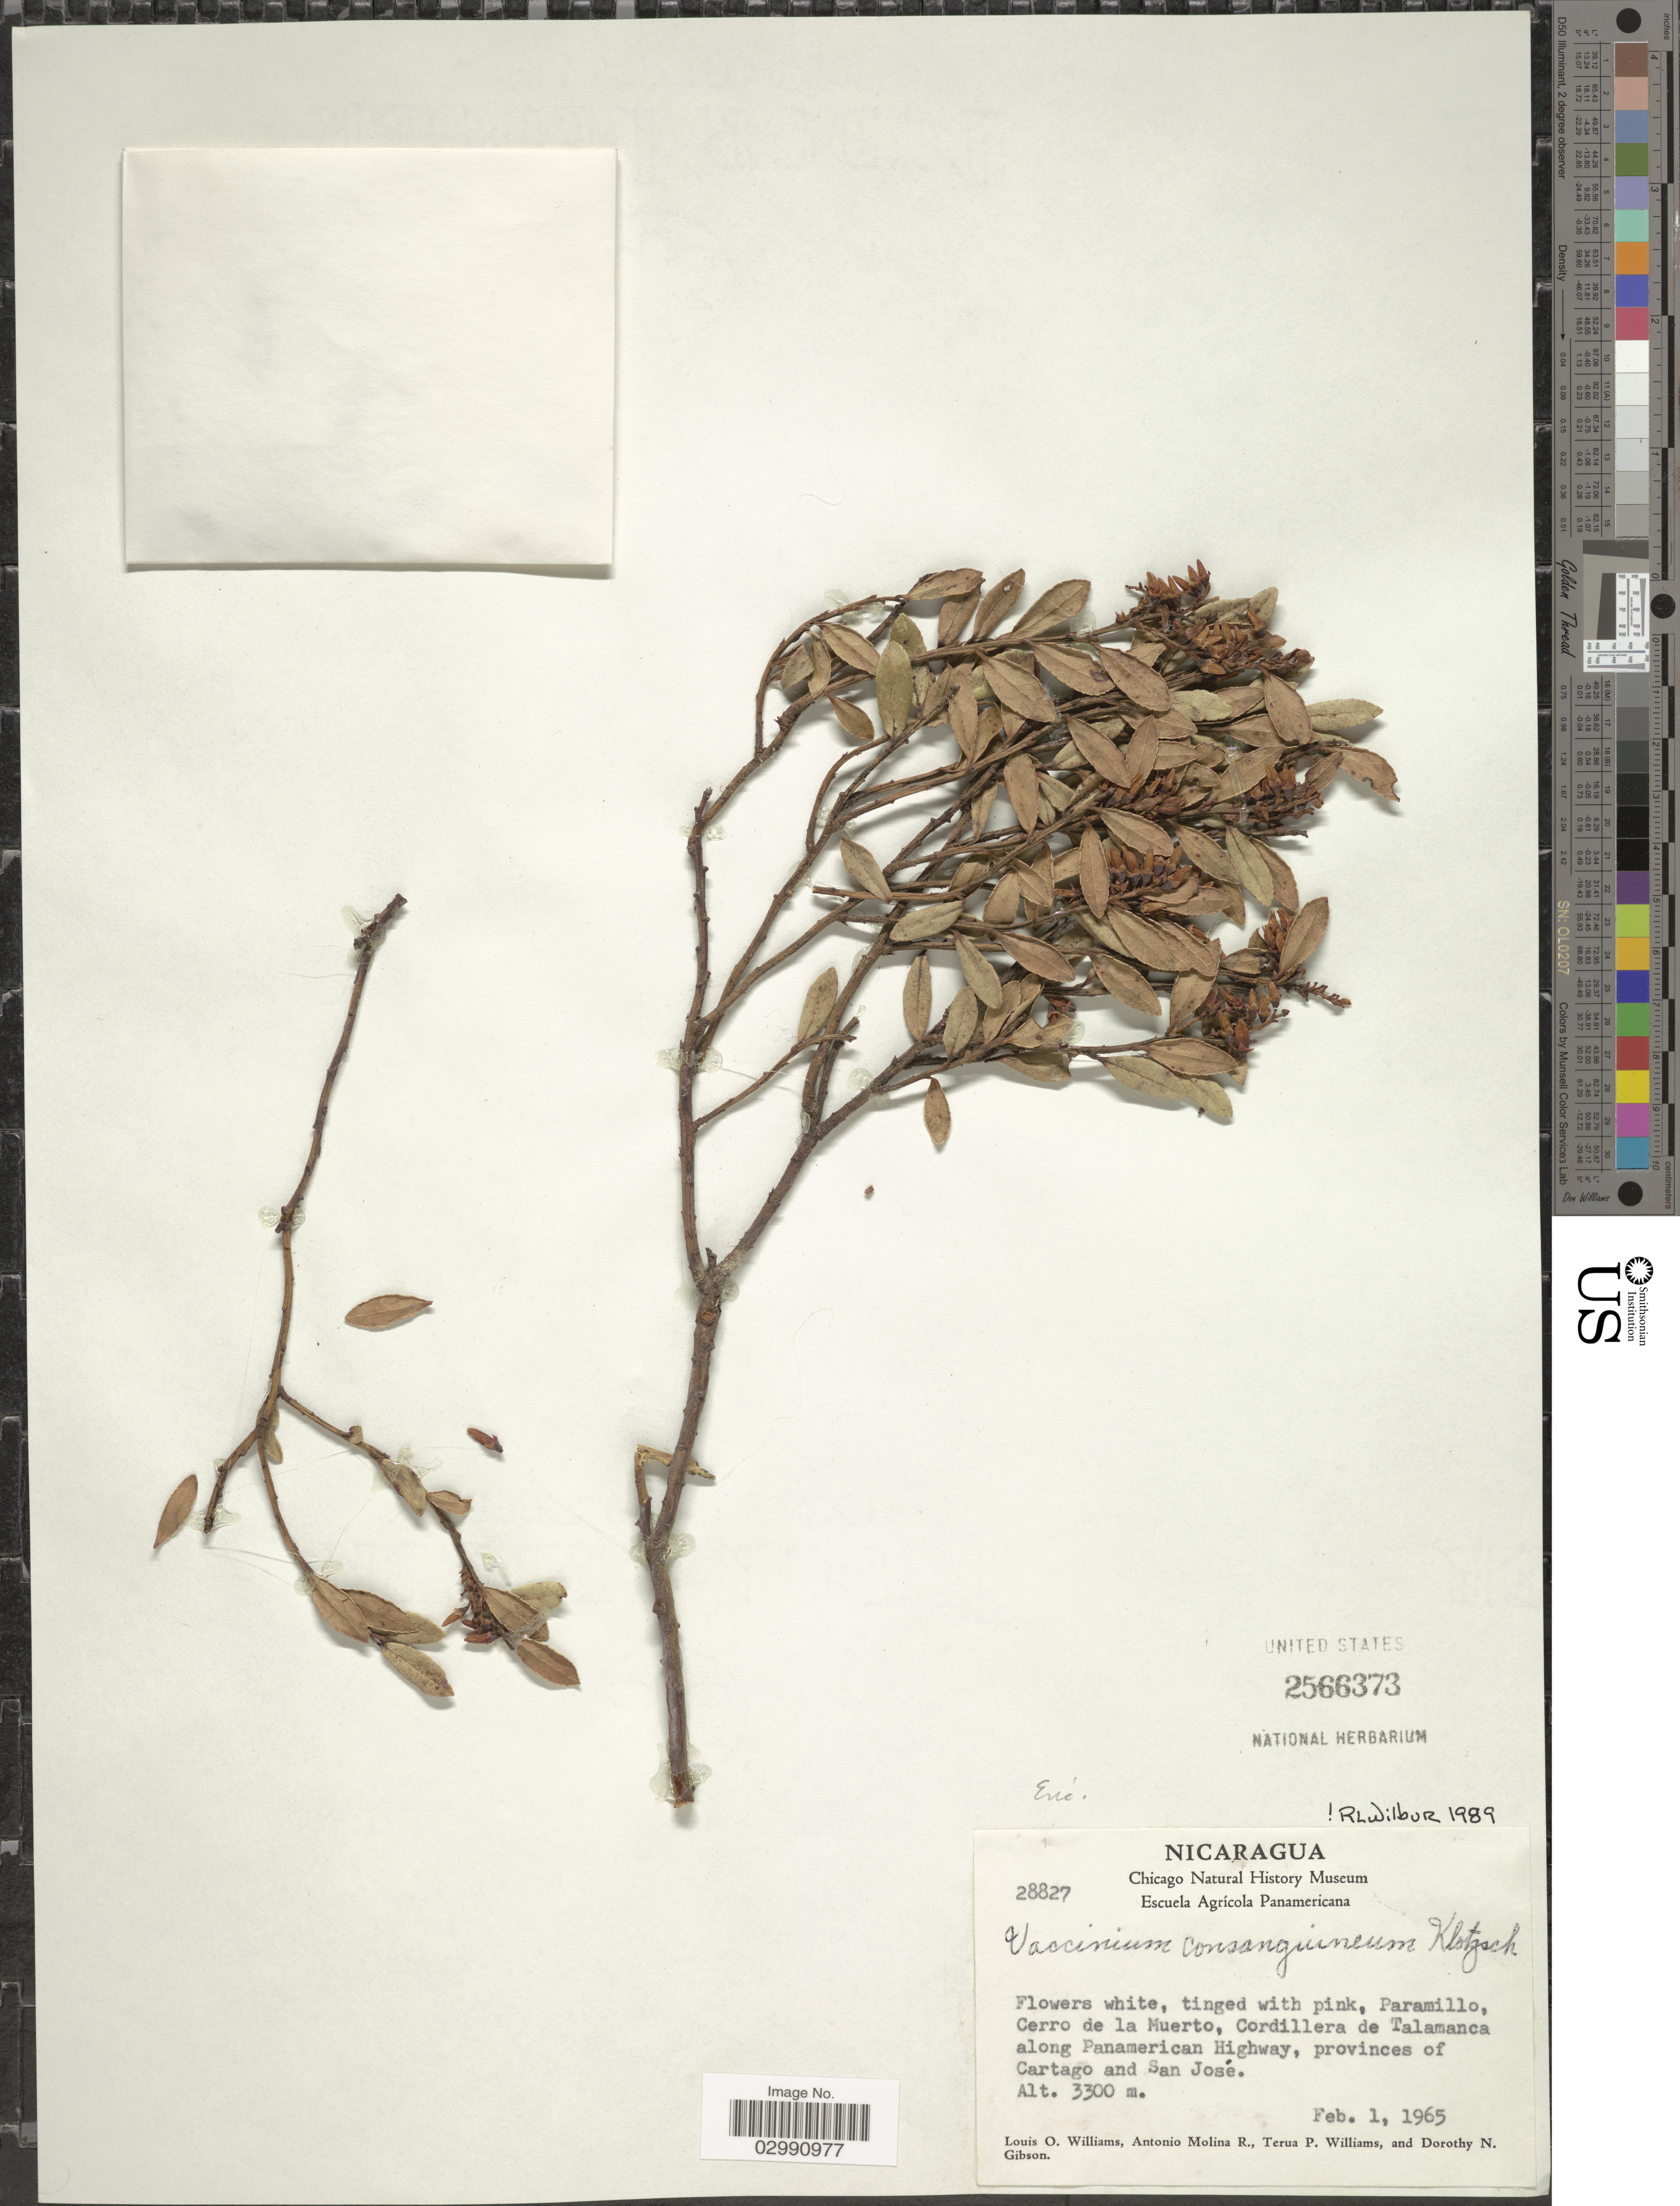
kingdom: Plantae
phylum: Tracheophyta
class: Magnoliopsida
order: Ericales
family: Ericaceae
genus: Vaccinium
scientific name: Vaccinium consanguineum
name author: Klotzsch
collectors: L. O. Williams, A. Molina R., T. Williams & D. N. Gibson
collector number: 28827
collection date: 1965-02-01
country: Nicaragua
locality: Paramillo, Cerro de la Muerto, Cordillera de Talamanca along Panamerican Highway, provinces of Cartago and San José.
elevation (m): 3300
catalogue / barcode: US 2566373